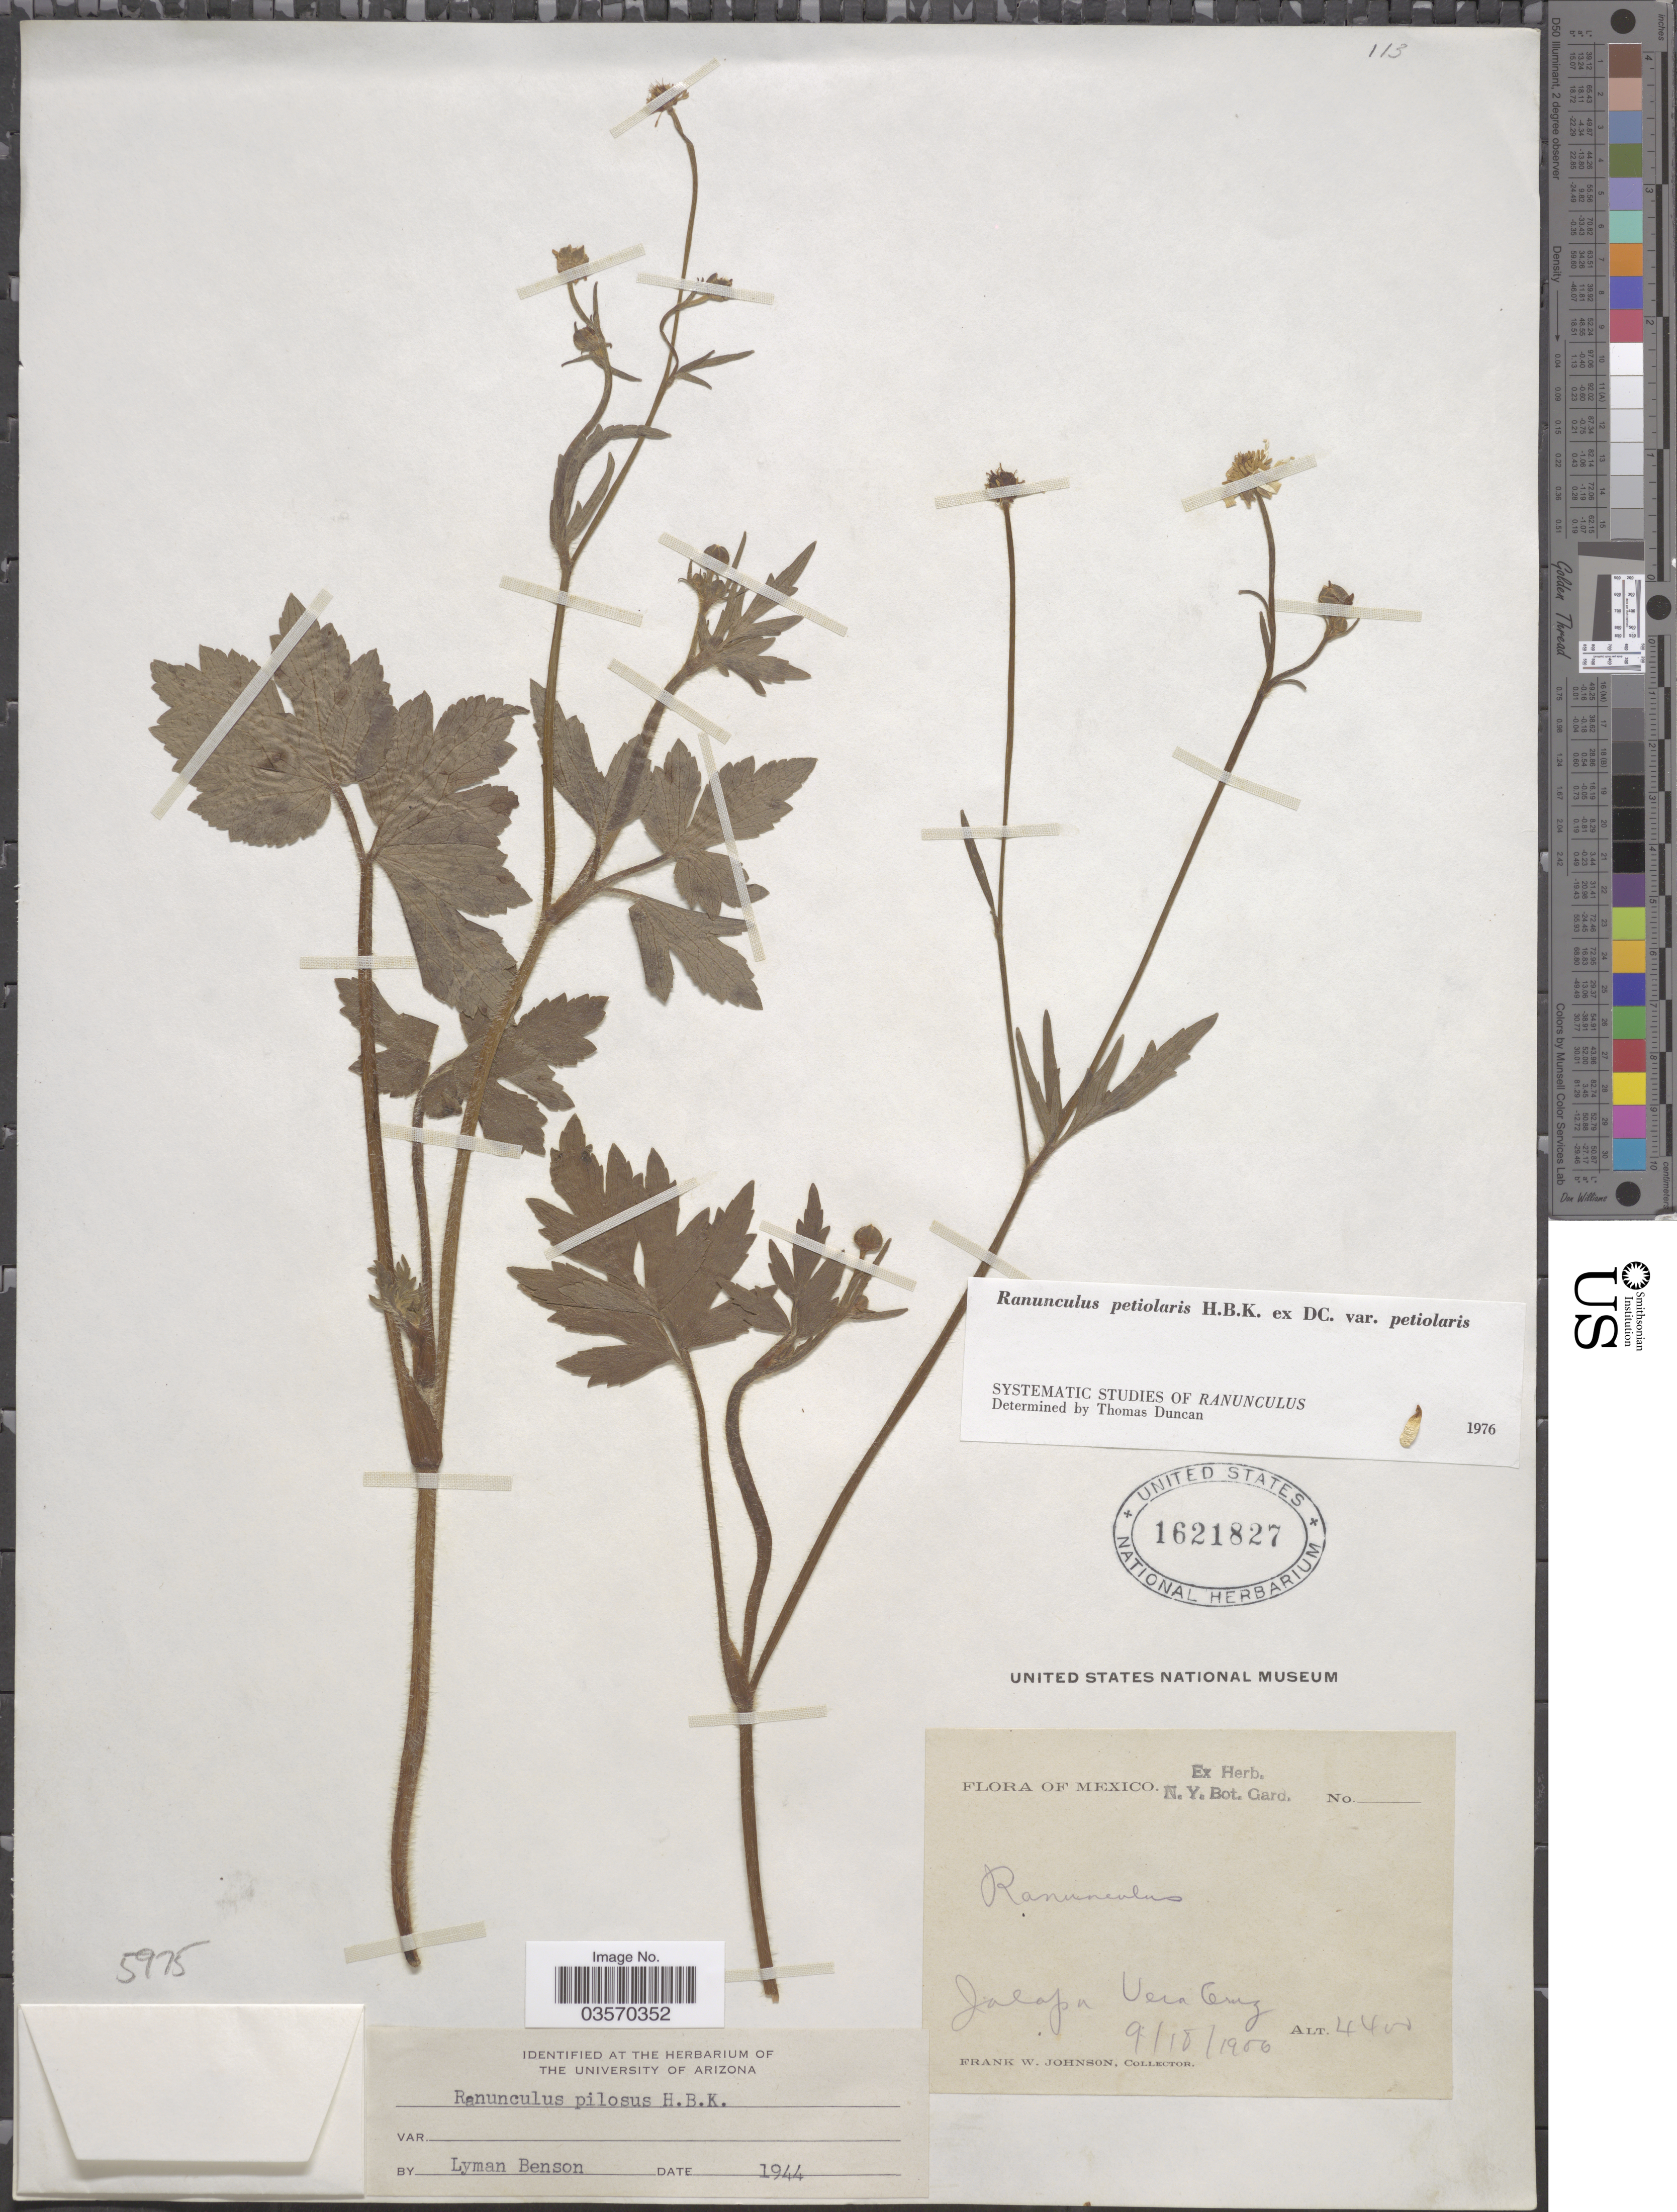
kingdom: Plantae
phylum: Tracheophyta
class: Magnoliopsida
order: Ranunculales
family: Ranunculaceae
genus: Ranunculus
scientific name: Ranunculus petiolaris var. petiolaris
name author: Kunth ex DC.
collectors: F. W. Johnson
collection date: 1900-09-18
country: Mexico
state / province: Veracruz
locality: Jalapa, Vera Cruz.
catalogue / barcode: US 1621827